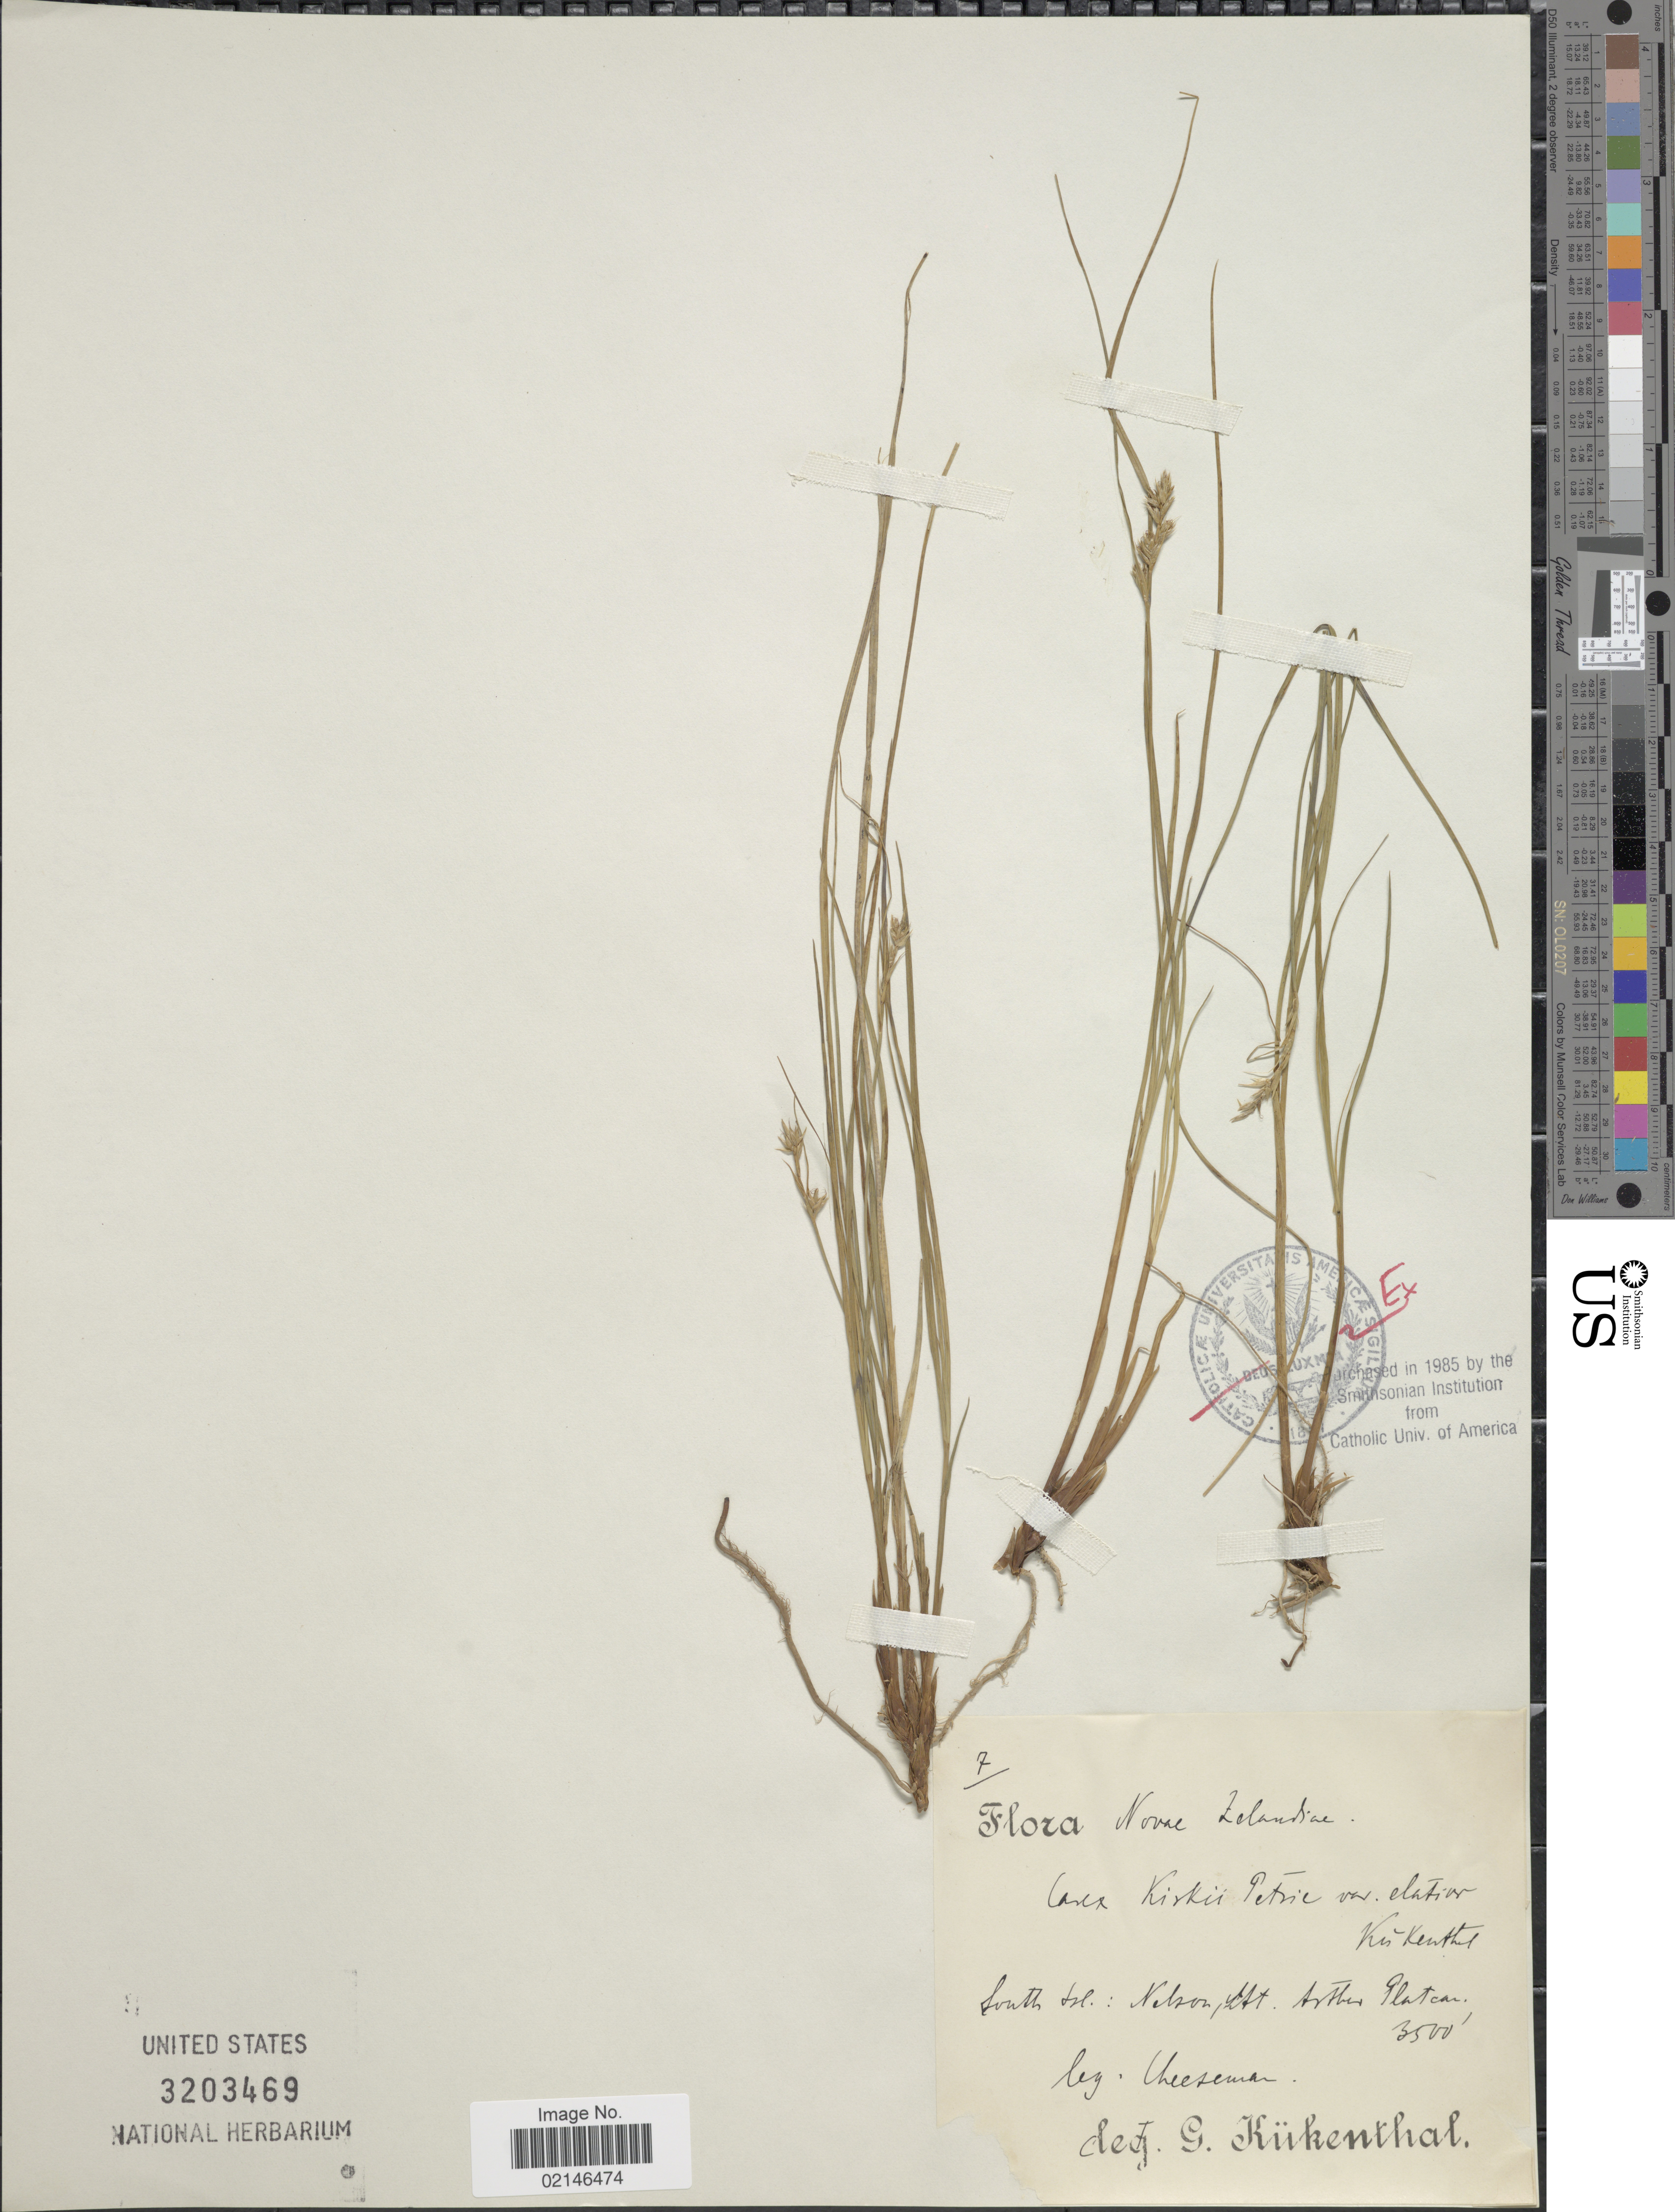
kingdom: Plantae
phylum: Tracheophyta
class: Liliopsida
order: Poales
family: Cyperaceae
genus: Carex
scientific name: Carex kirkii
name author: Petrie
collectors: Cheeseman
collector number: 7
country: New Zealand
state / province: Nelson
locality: South Island, Mount Arthur Plateau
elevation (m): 1067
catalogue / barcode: US 3203469